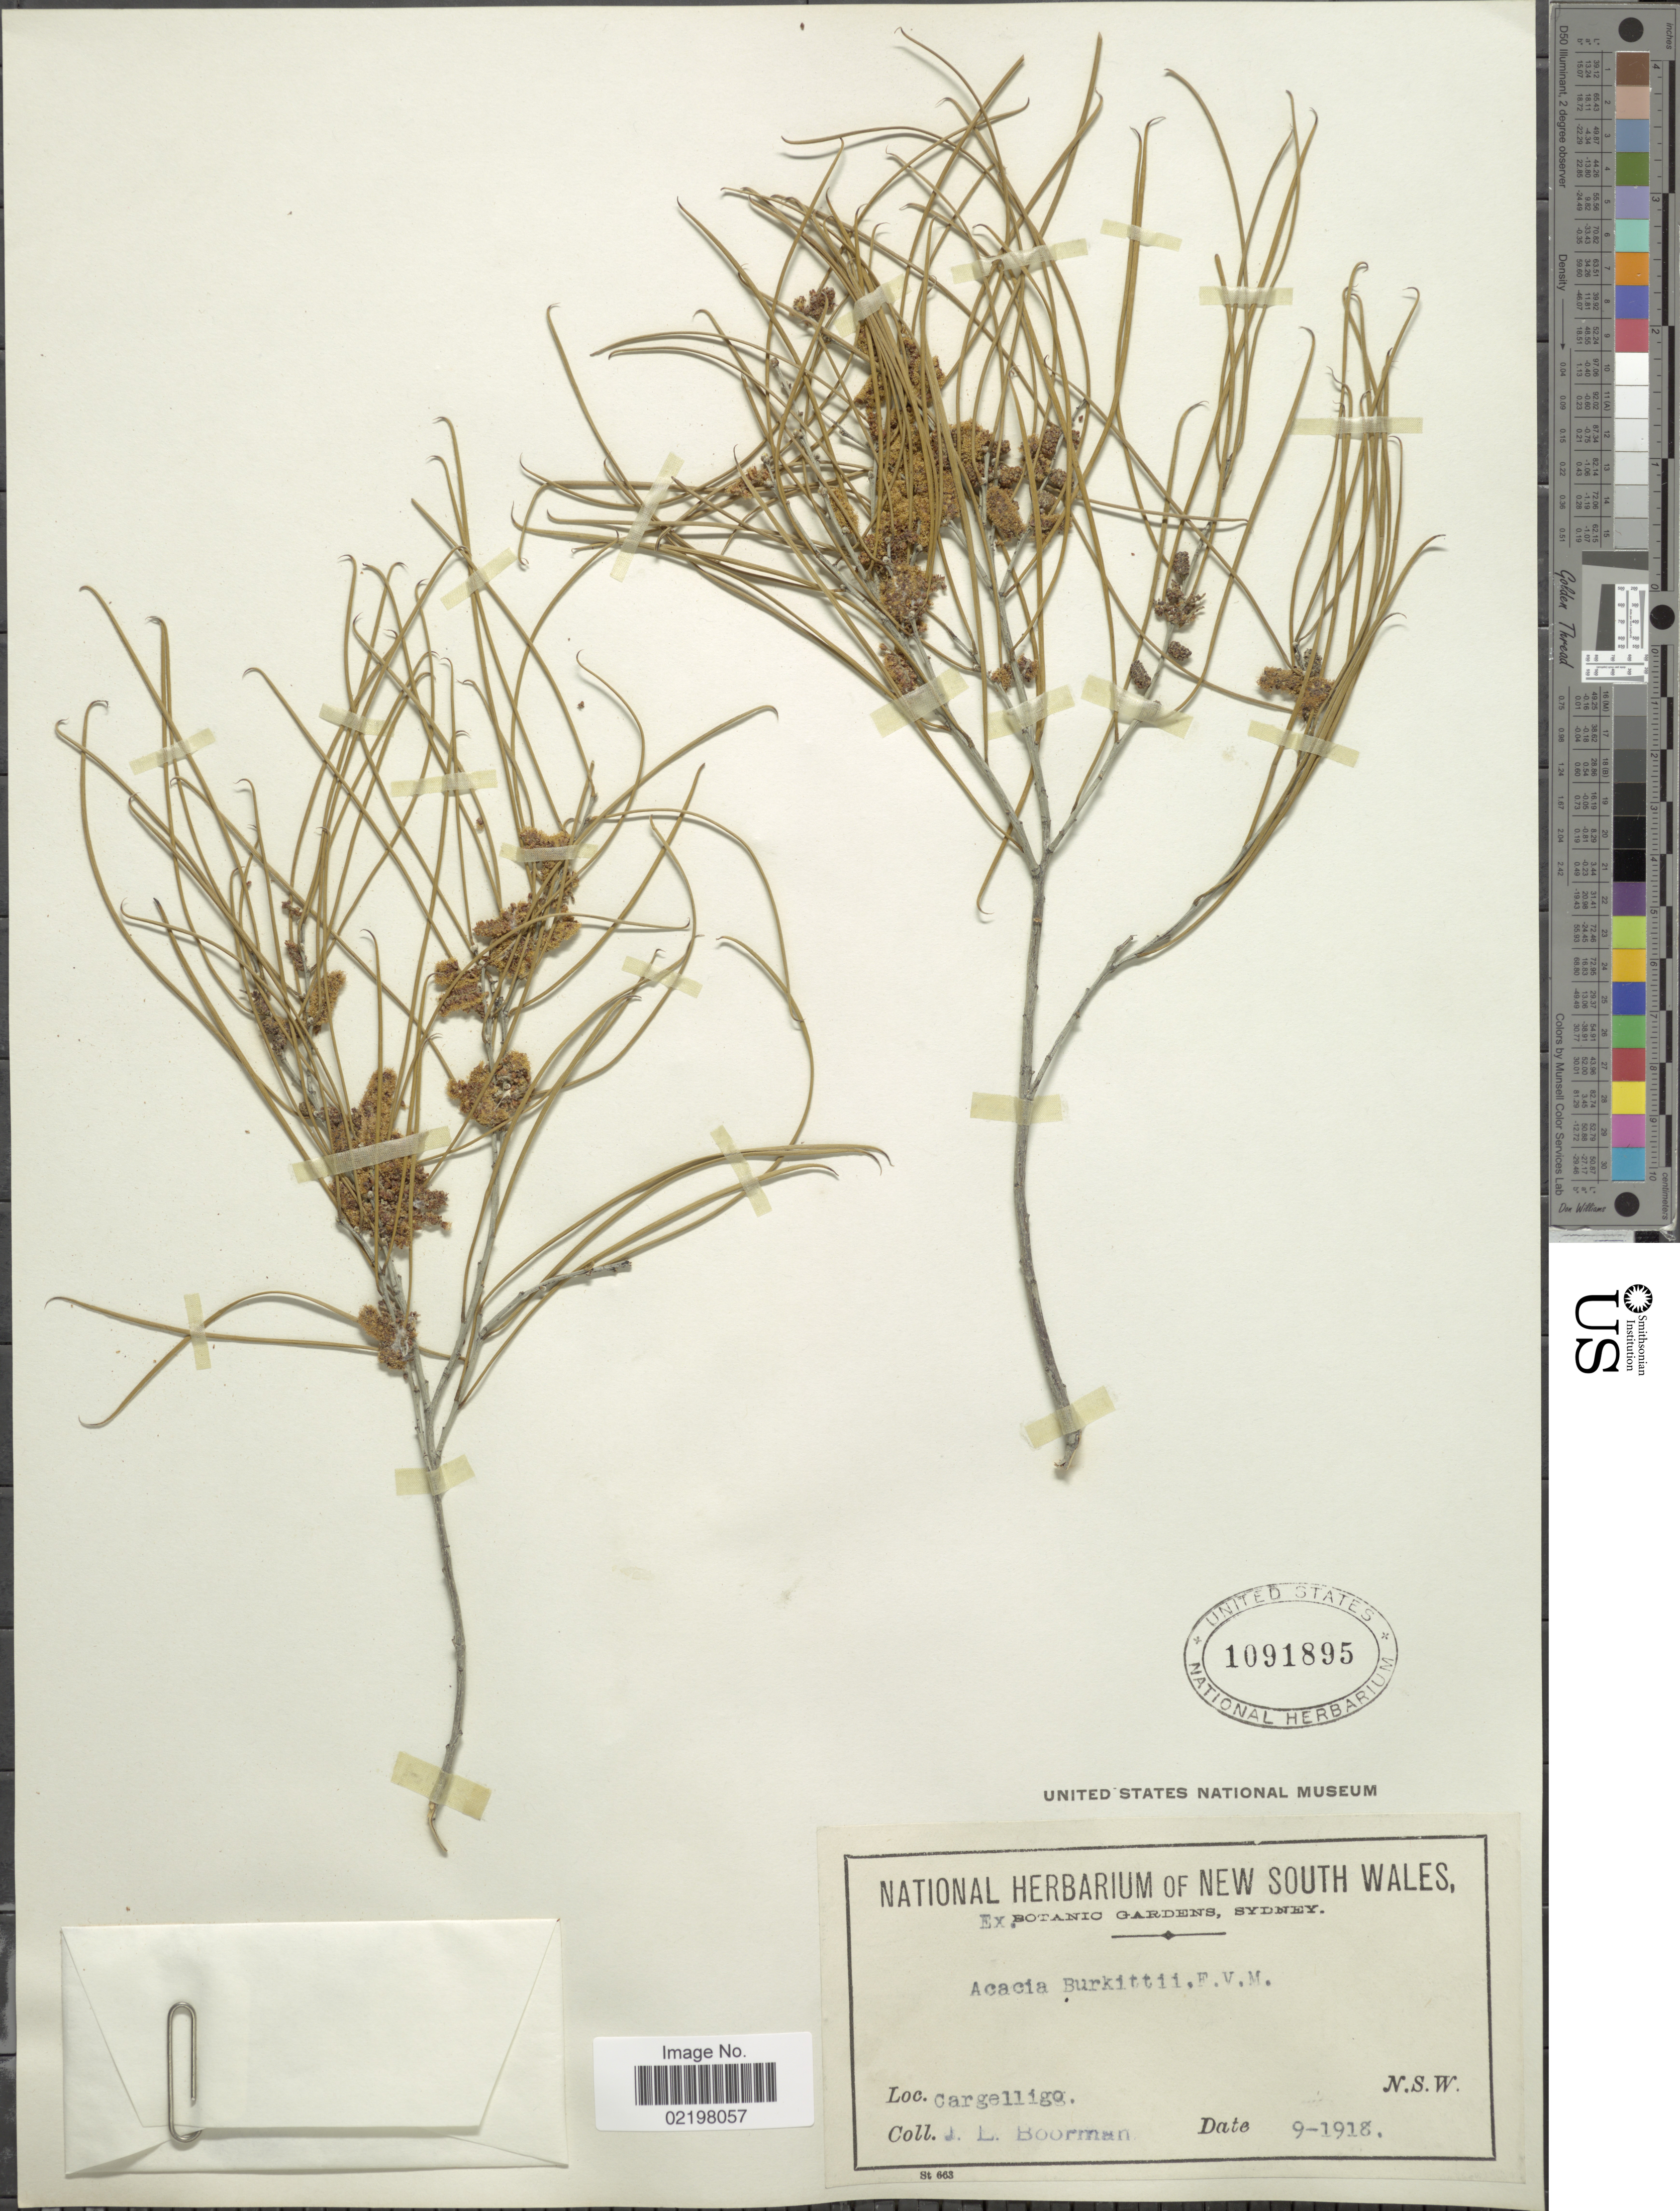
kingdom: Plantae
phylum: Tracheophyta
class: Magnoliopsida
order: Fabales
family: Fabaceae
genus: Acacia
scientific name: Acacia burkittii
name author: F. Muell. ex Benth.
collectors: J. Boorman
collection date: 1918-09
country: Australia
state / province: New South Wales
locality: Cargellige, N.S.W.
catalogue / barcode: US 1091895